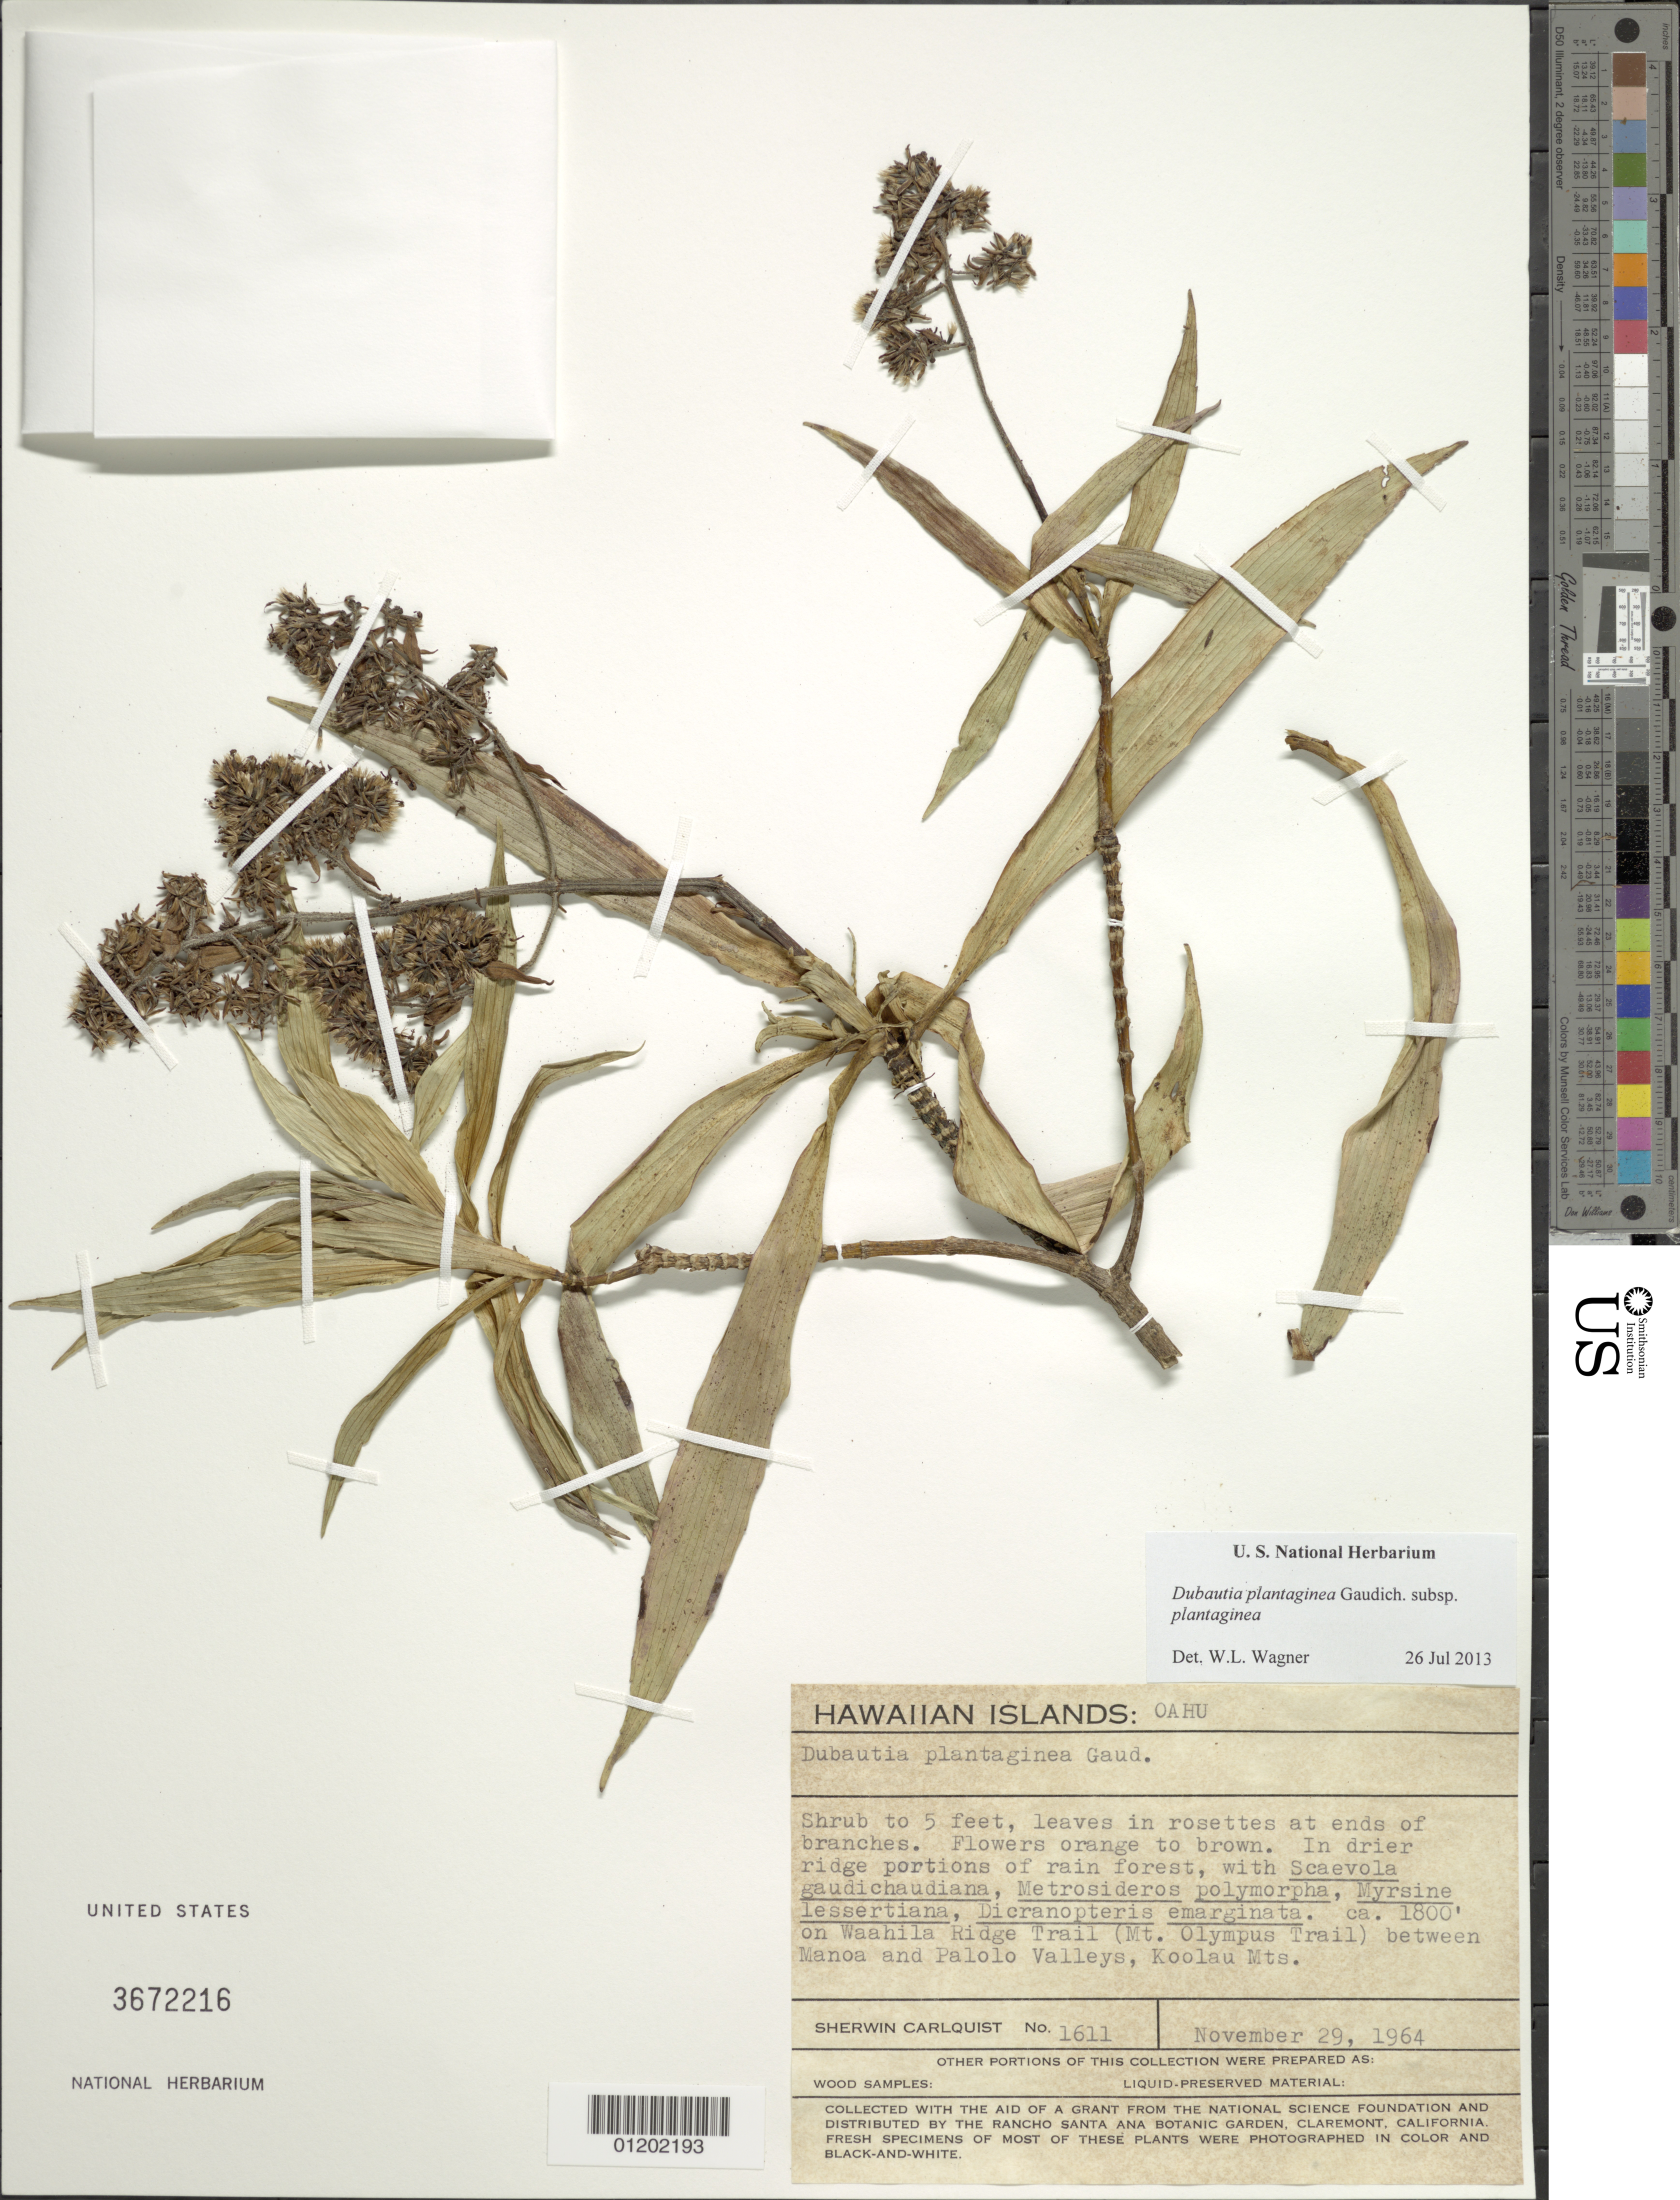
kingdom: Plantae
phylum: Tracheophyta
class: Magnoliopsida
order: Asterales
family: Asteraceae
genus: Dubautia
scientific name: Dubautia plantaginea subsp. plantaginea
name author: Gaudich.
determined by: Wagner, W. L., (BOT), Smithsonian Institution - National Museum of Natural History (UNITED STATES)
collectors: S. Carlquist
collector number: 1611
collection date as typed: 29 Nov 1964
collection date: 1964-11-29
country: United States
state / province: Hawaii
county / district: Maui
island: Oahu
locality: Along Waahila Ridge Trail (Mount Olympus Trail), between Manoa and Palolo Valleys, Koolau Mountains.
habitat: In drier ridge portions of rain forest.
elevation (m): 549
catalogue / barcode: US 3672216